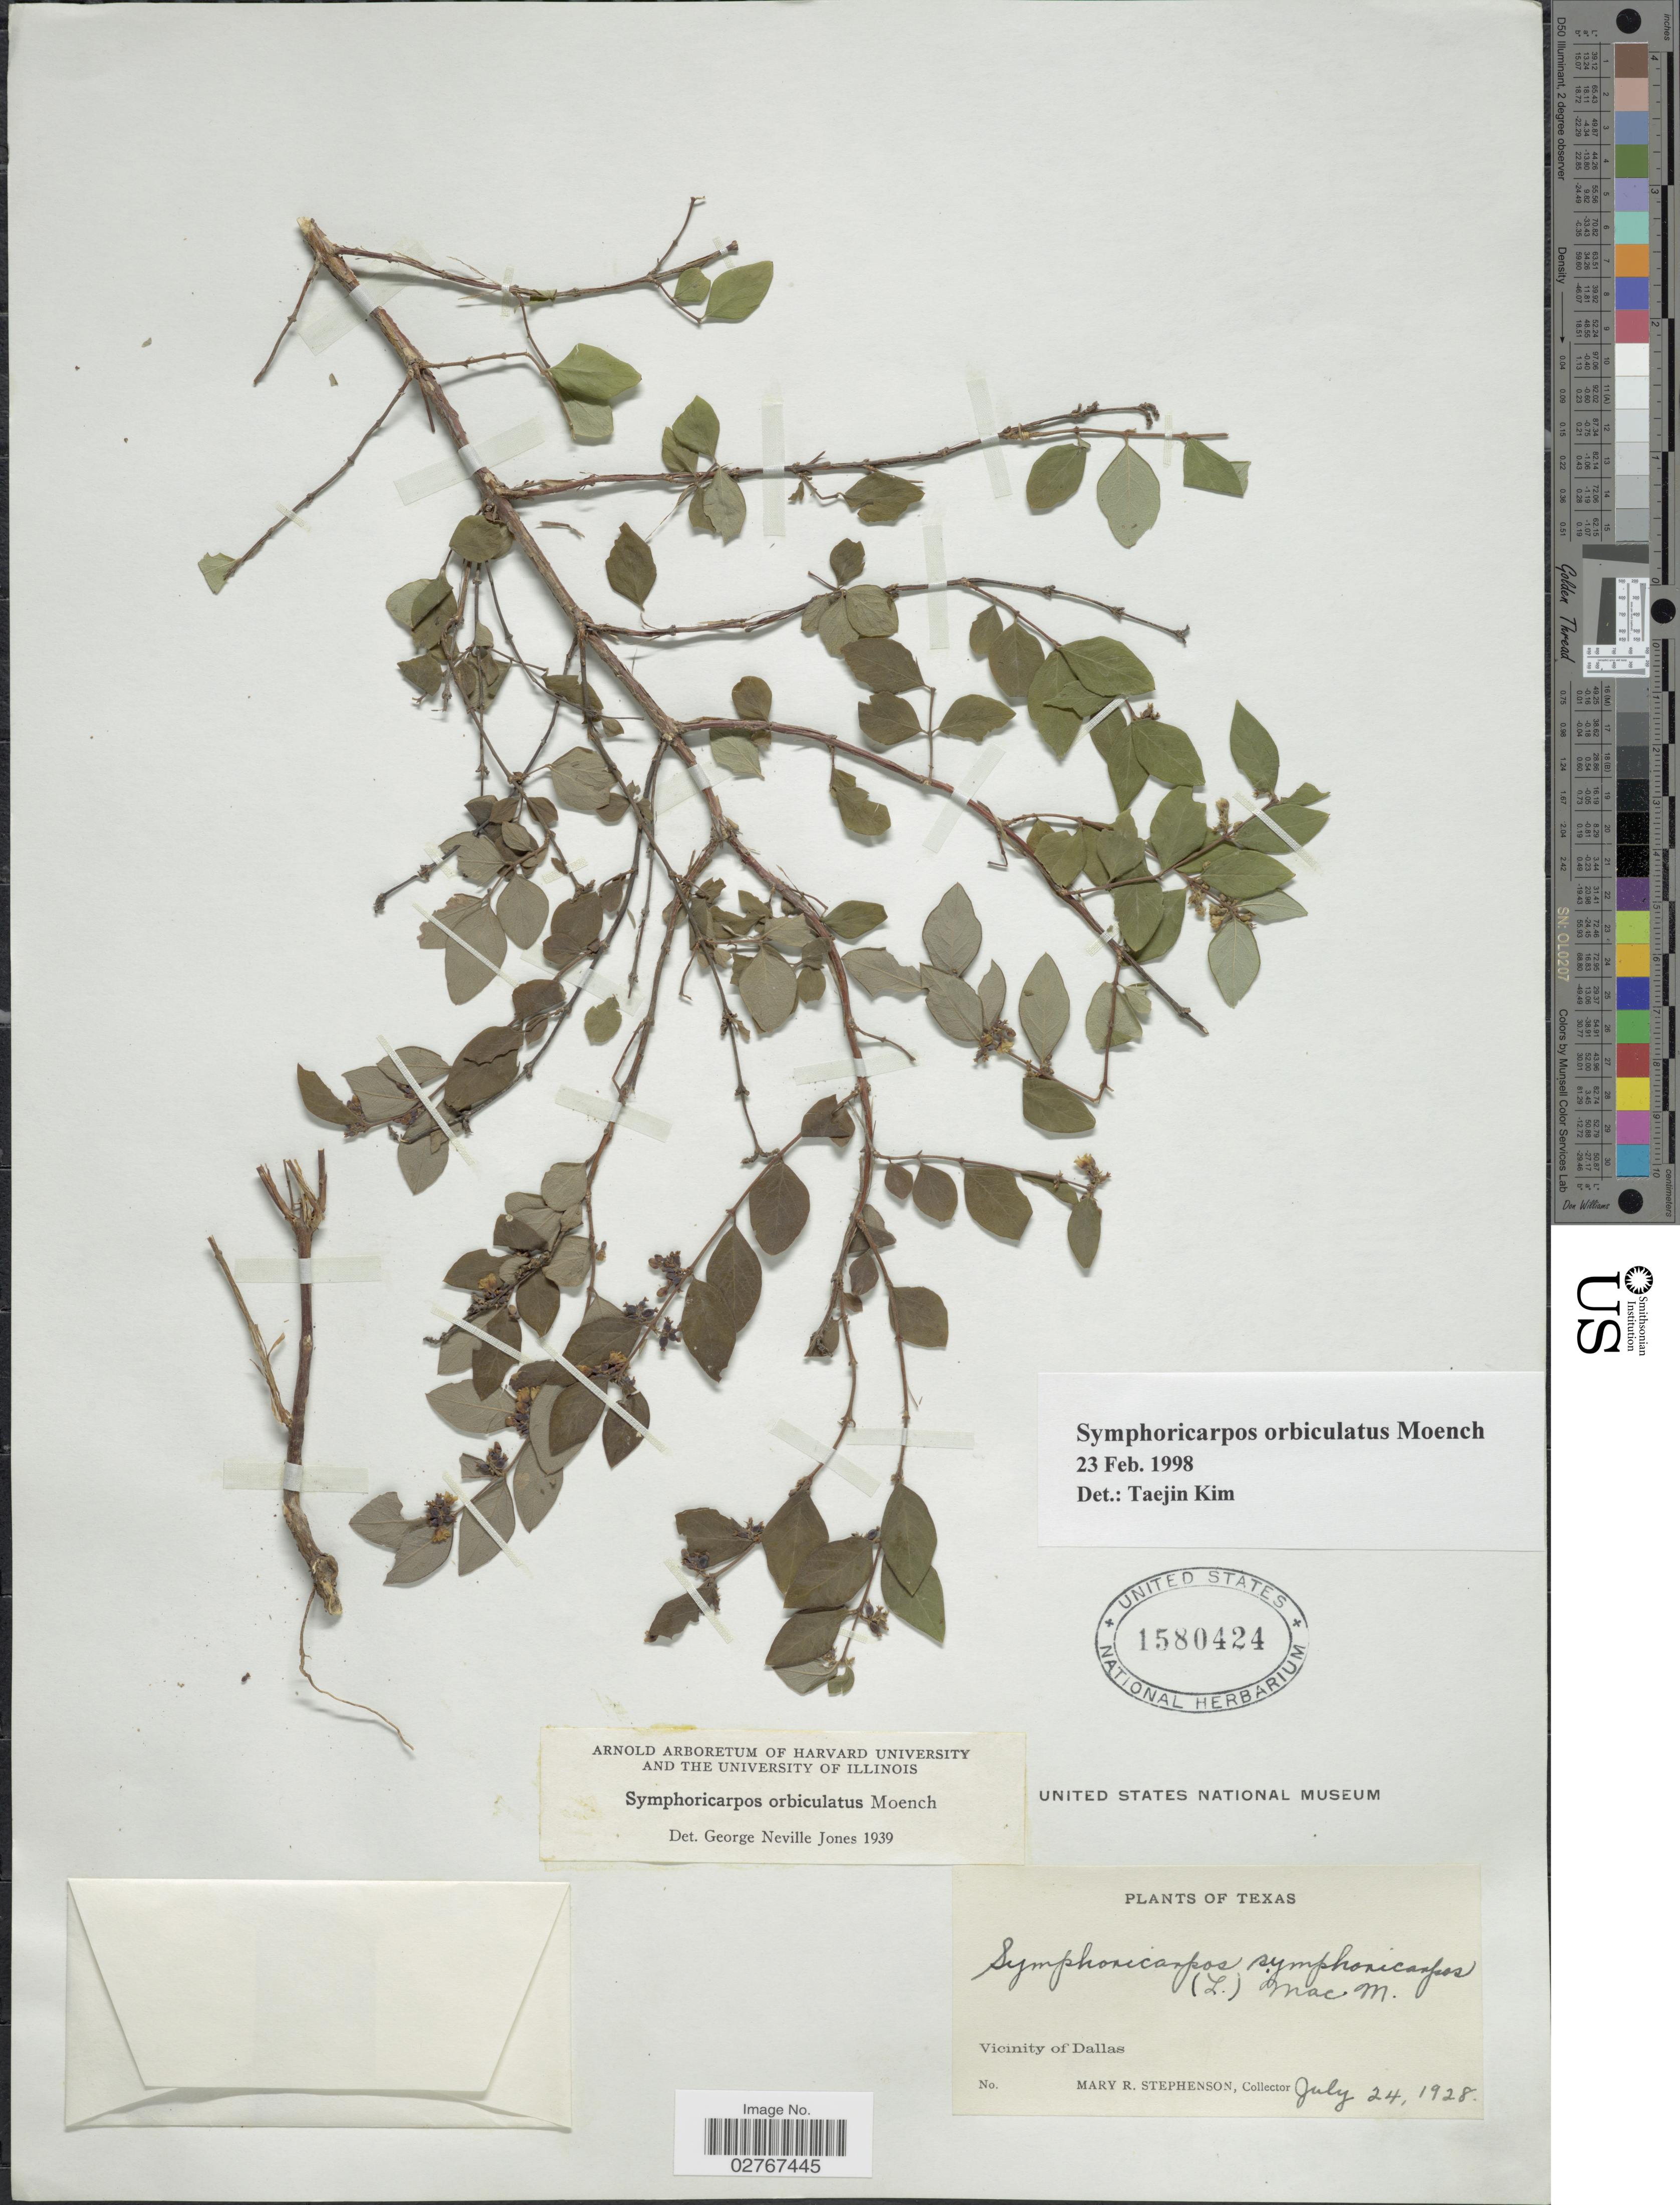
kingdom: Plantae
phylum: Tracheophyta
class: Magnoliopsida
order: Dipsacales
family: Caprifoliaceae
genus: Symphoricarpos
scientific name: Symphoricarpos orbiculatus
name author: Moench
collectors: M. R. Stephenson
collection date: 1928-07-24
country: United States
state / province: Texas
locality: Vicinity of Dallas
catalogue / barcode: US 1580424